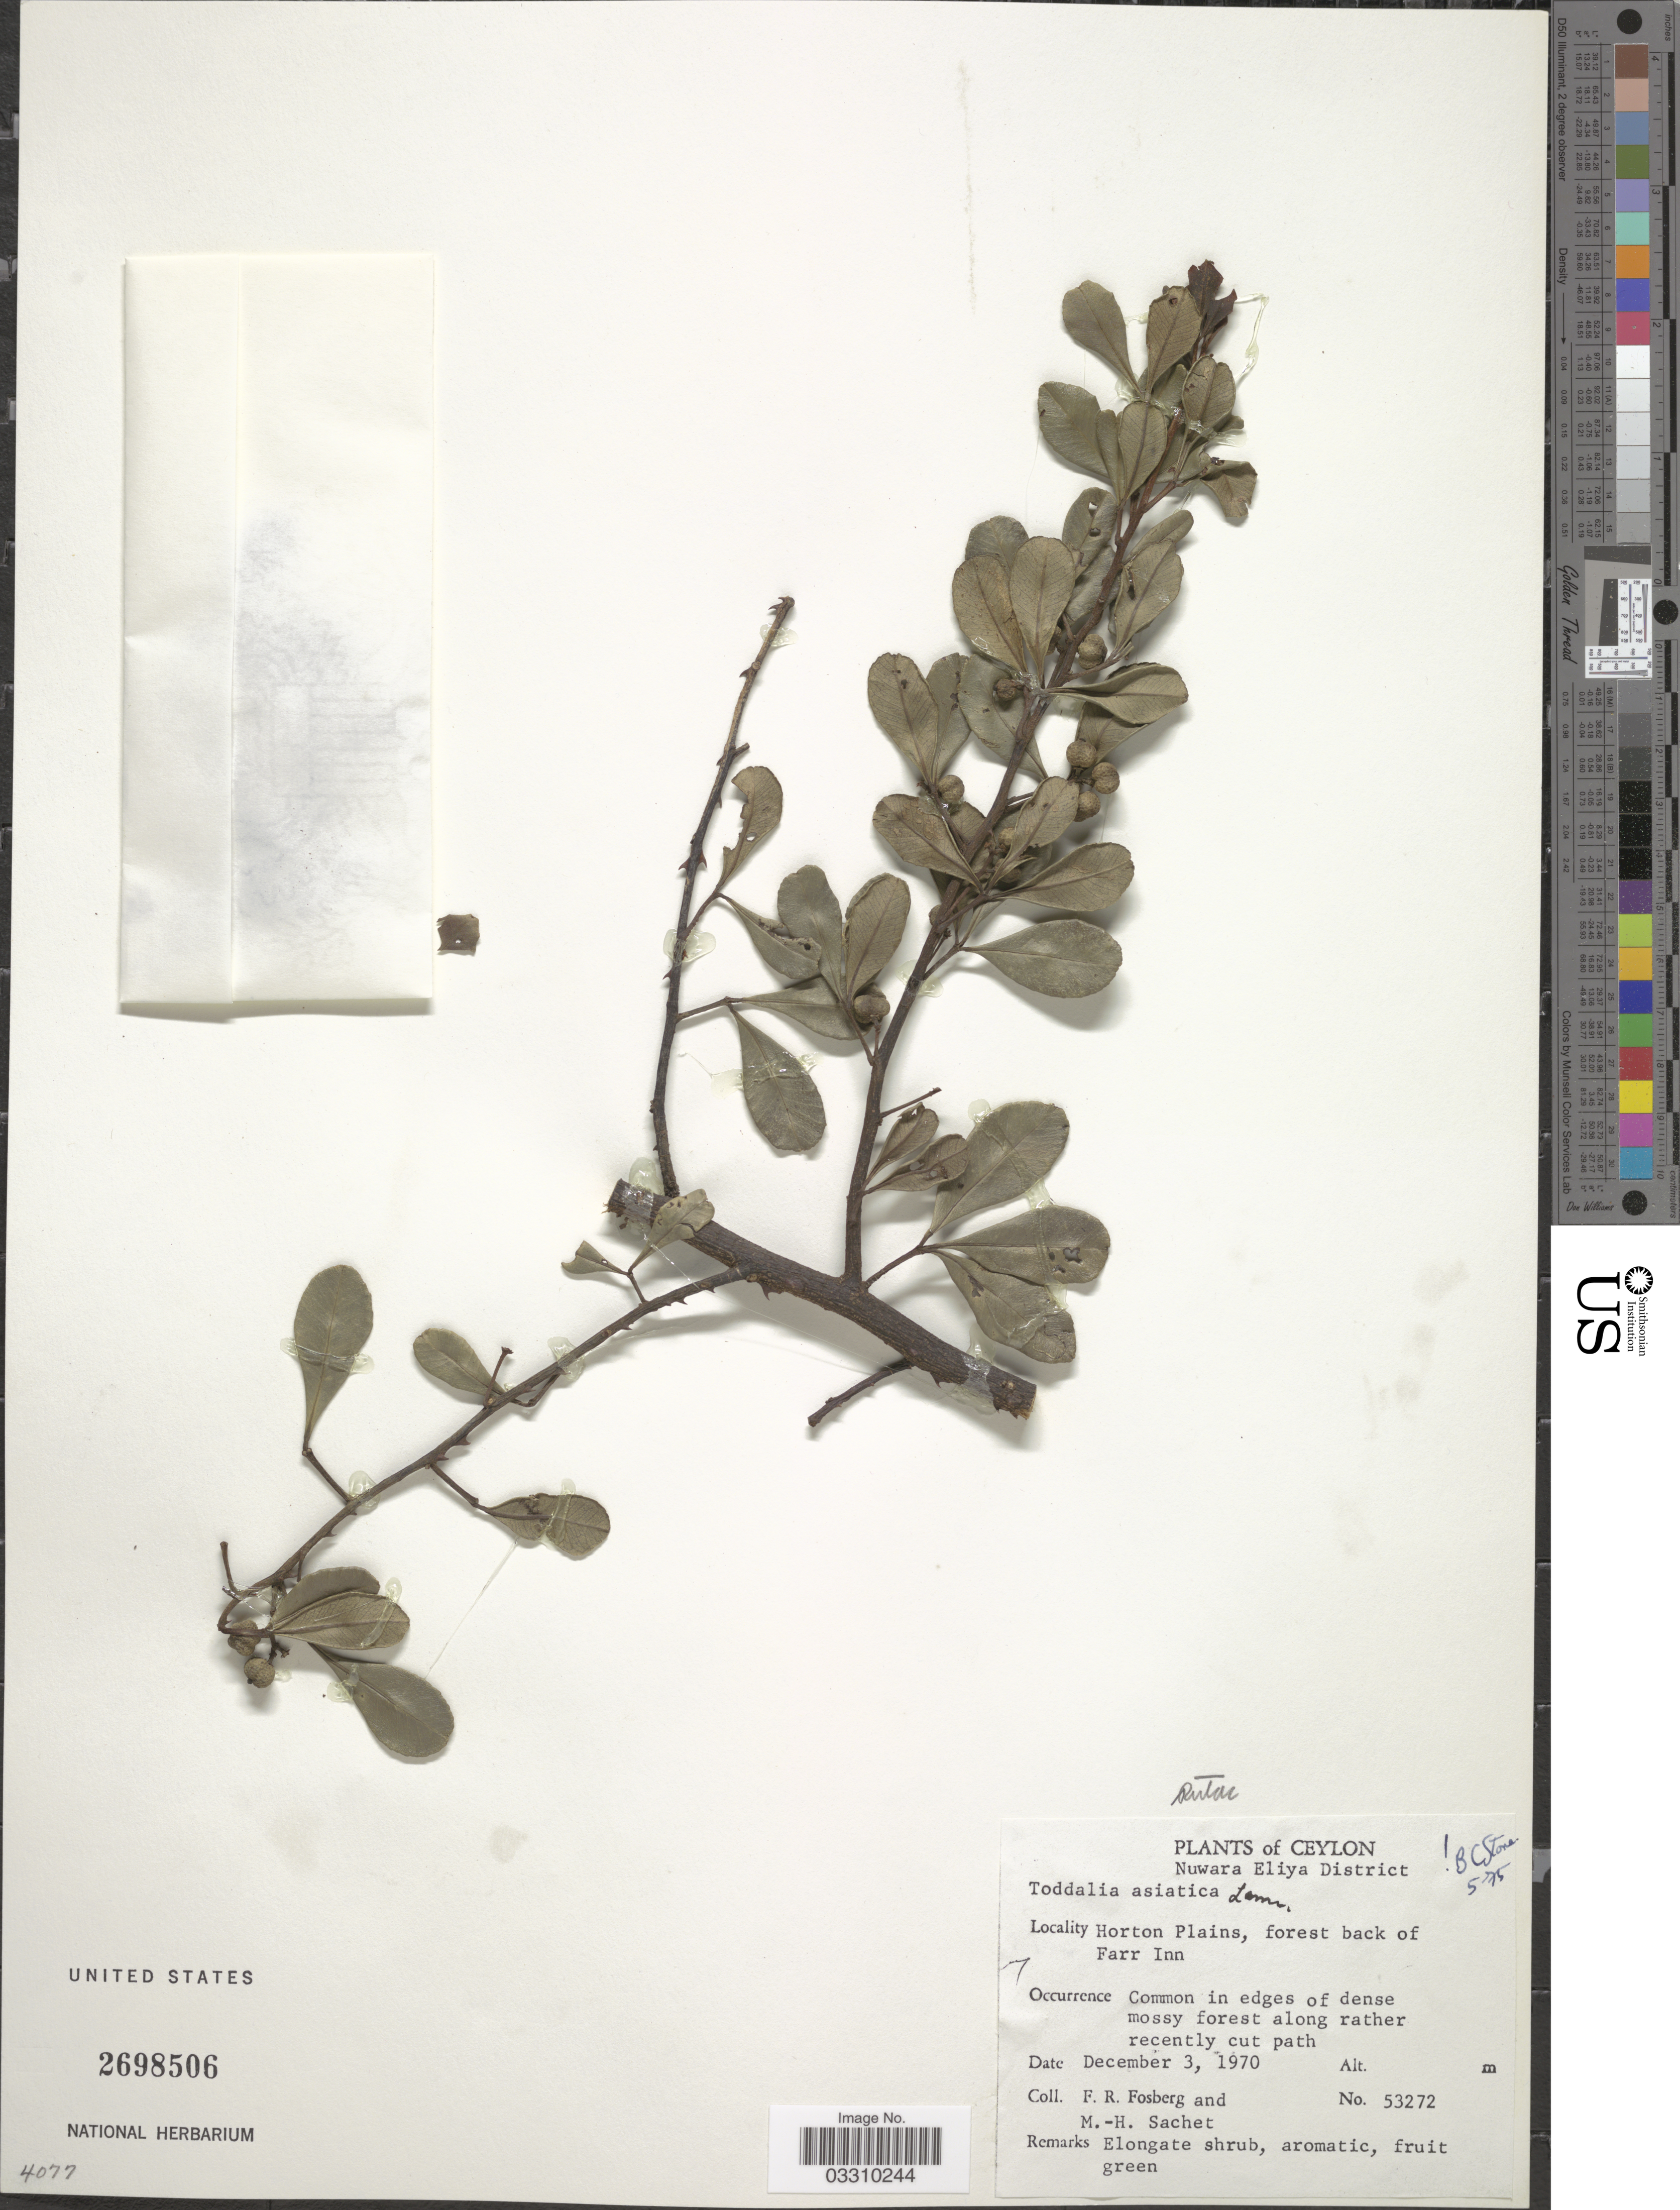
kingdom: Plantae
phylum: Tracheophyta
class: Magnoliopsida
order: Sapindales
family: Rutaceae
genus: Zanthoxylum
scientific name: Zanthoxylum asiaticum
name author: (L.) Appelhans et al.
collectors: F. R. Fosberg & M.-H. Sachet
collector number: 53272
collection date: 1970-12-03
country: Sri Lanka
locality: Ceylon. Nuwara Eliya District. Horton Plains, forest back of Farr Inn. Along rather recently cut path.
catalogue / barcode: US 2698506